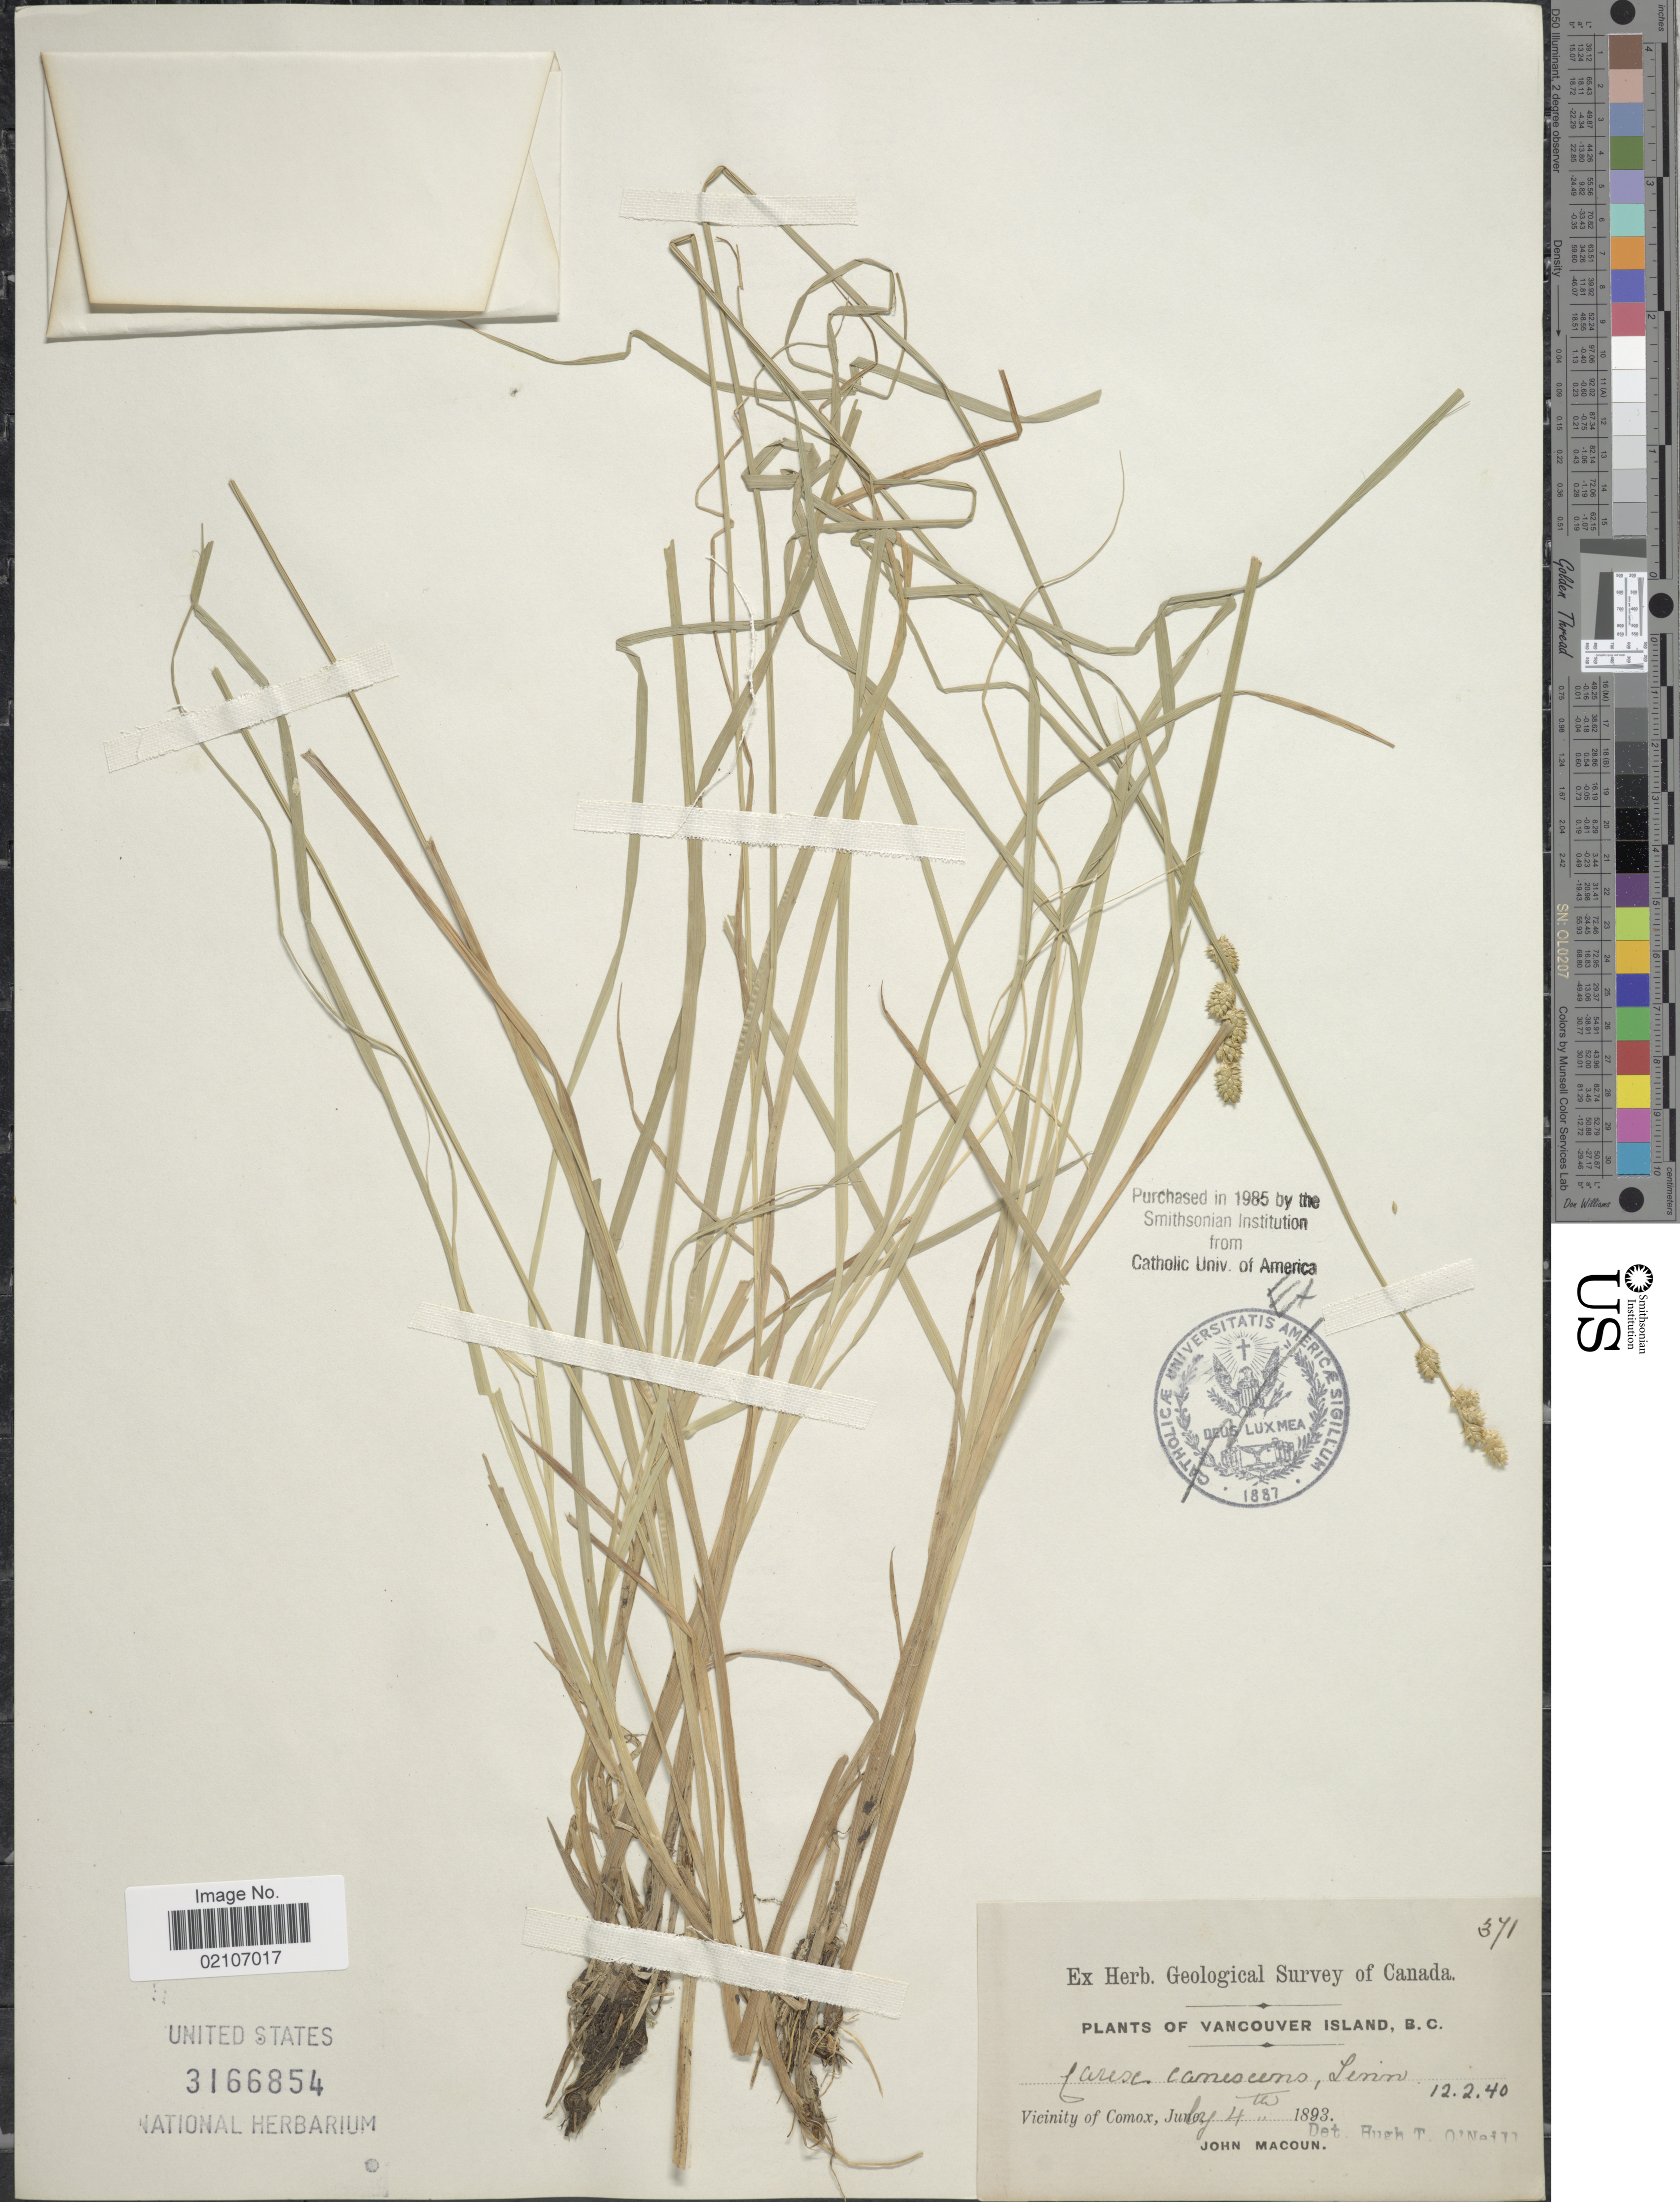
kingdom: Plantae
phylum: Tracheophyta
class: Liliopsida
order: Poales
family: Cyperaceae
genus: Carex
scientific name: Carex canescens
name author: L.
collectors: J. Macoun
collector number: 371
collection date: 1893-07-04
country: Canada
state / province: British Columbia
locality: Vancouver Island, Vicinity of Comox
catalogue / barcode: US 3166854